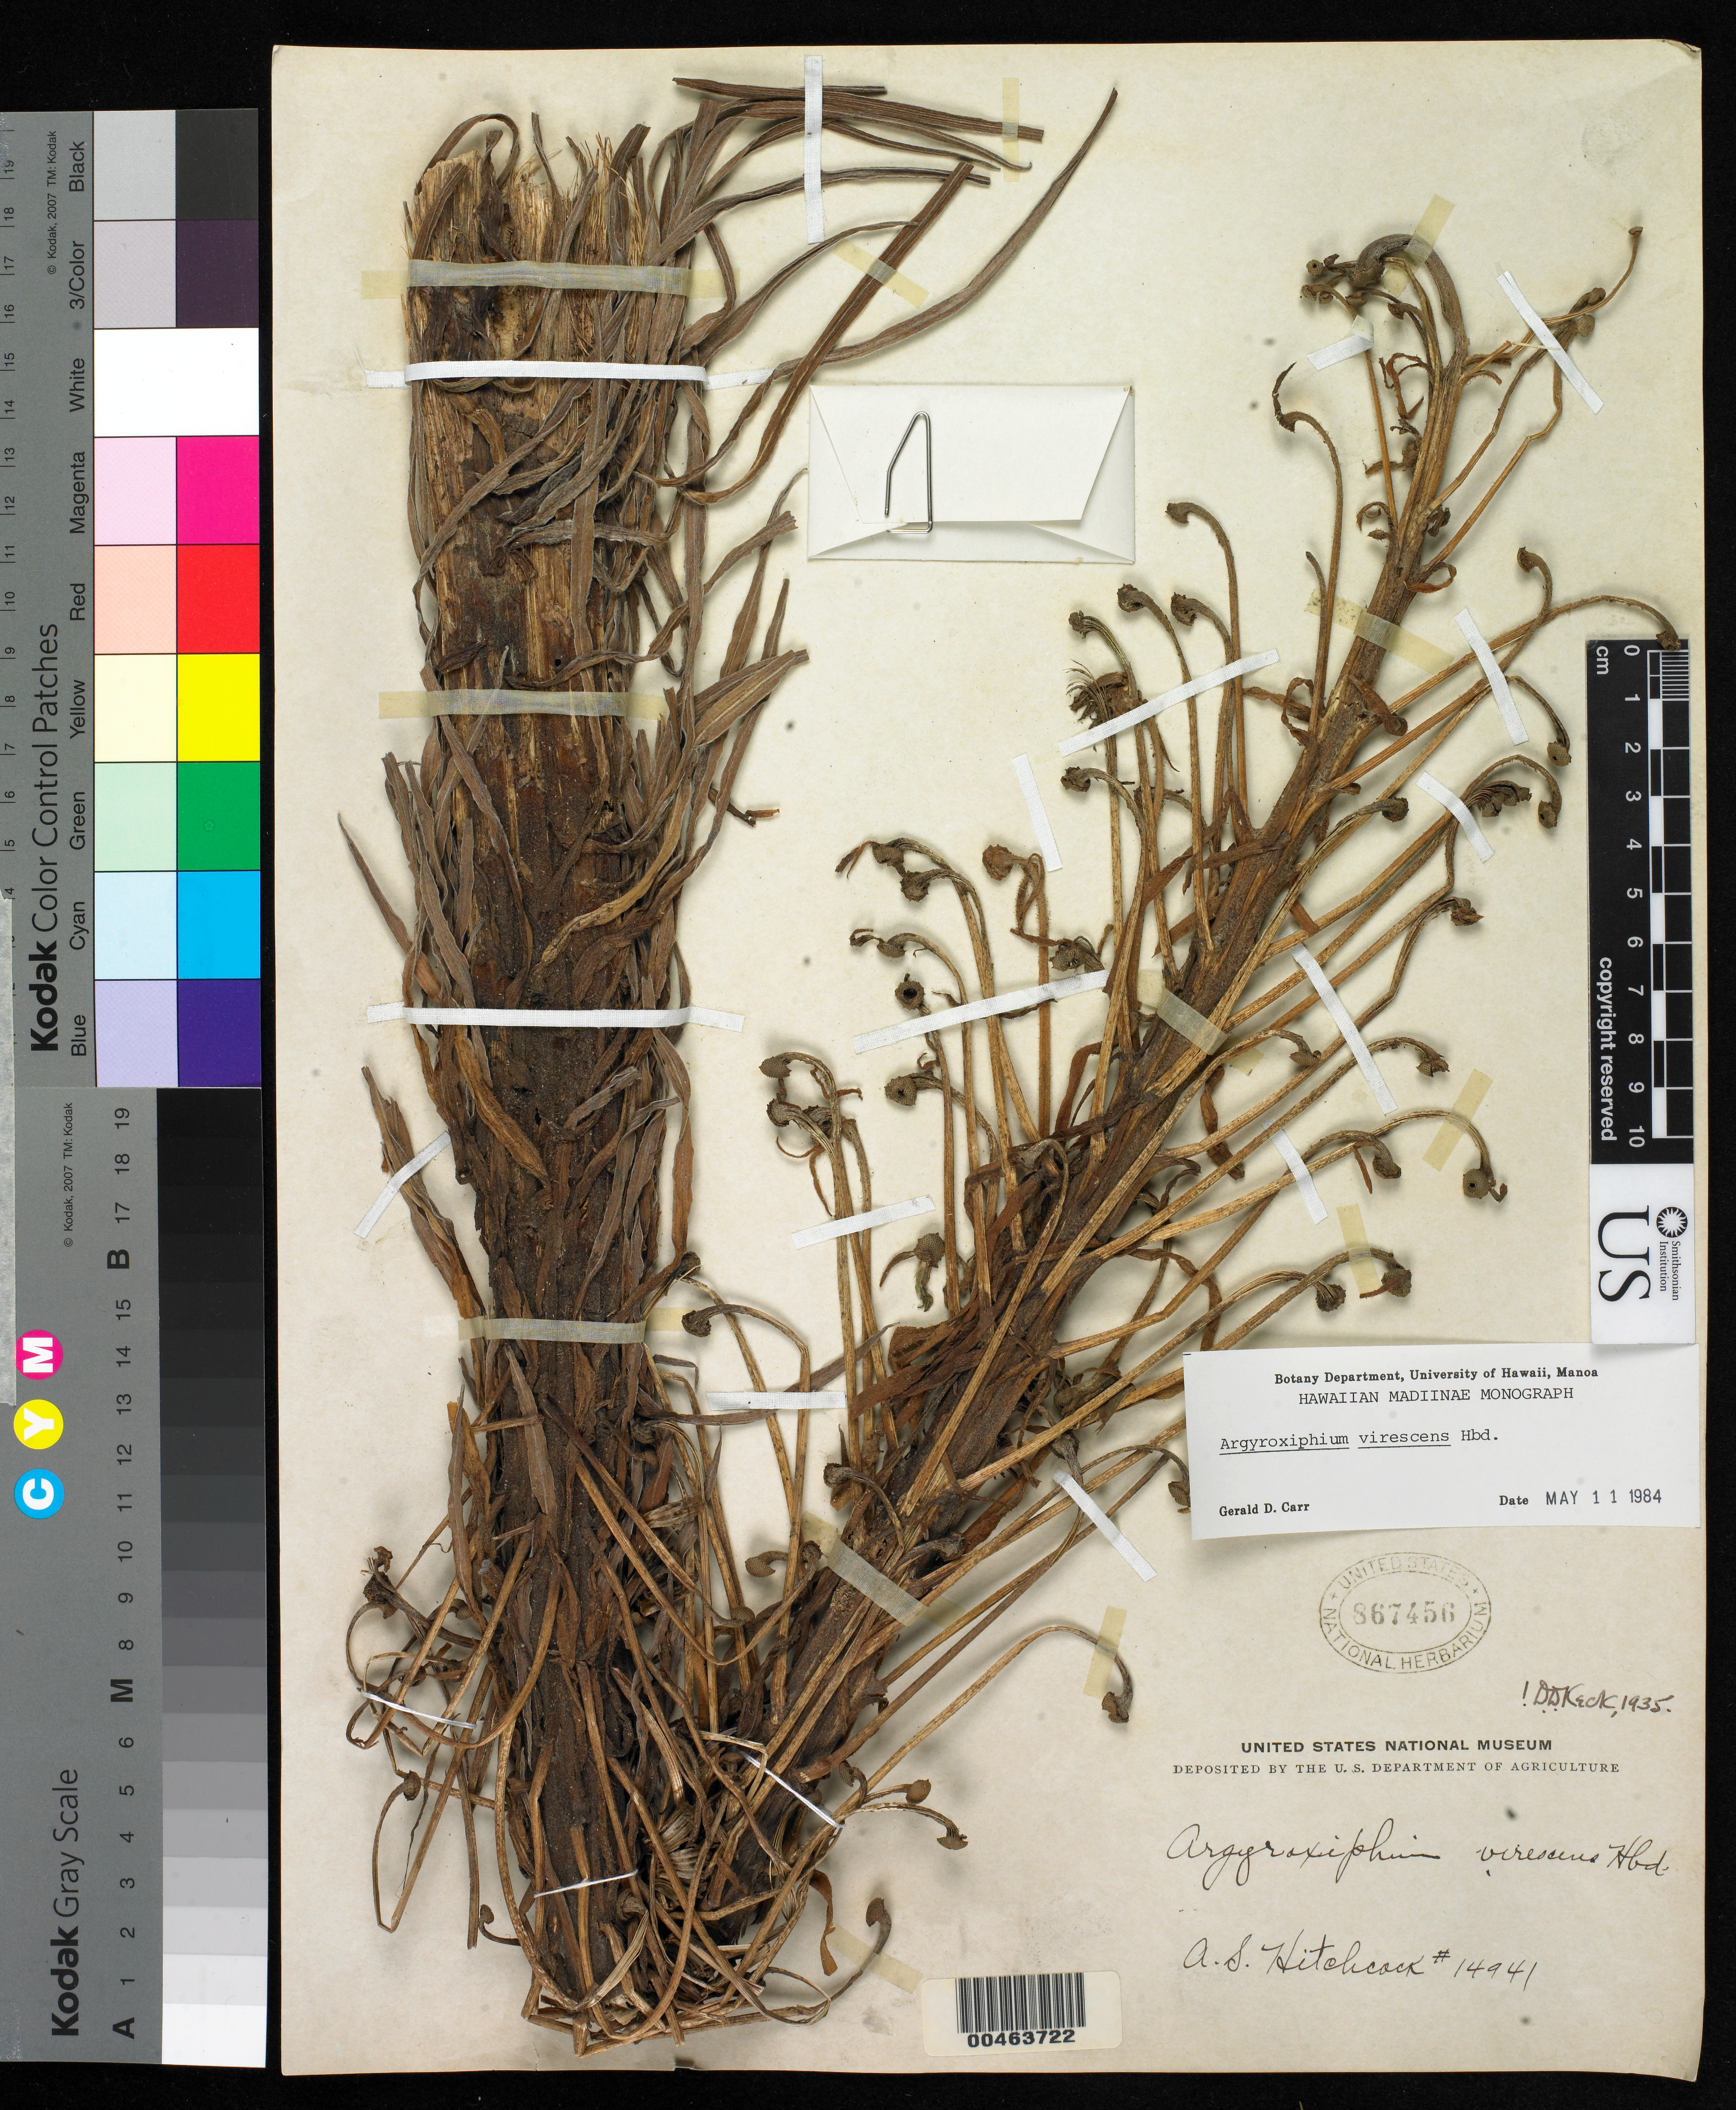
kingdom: Plantae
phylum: Tracheophyta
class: Magnoliopsida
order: Asterales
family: Asteraceae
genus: Argyroxiphium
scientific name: Argyroxiphium virescens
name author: Hillebr.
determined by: Carr, G. D.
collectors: A. S. Hitchcock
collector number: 14941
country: United States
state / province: Hawaii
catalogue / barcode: US 867456